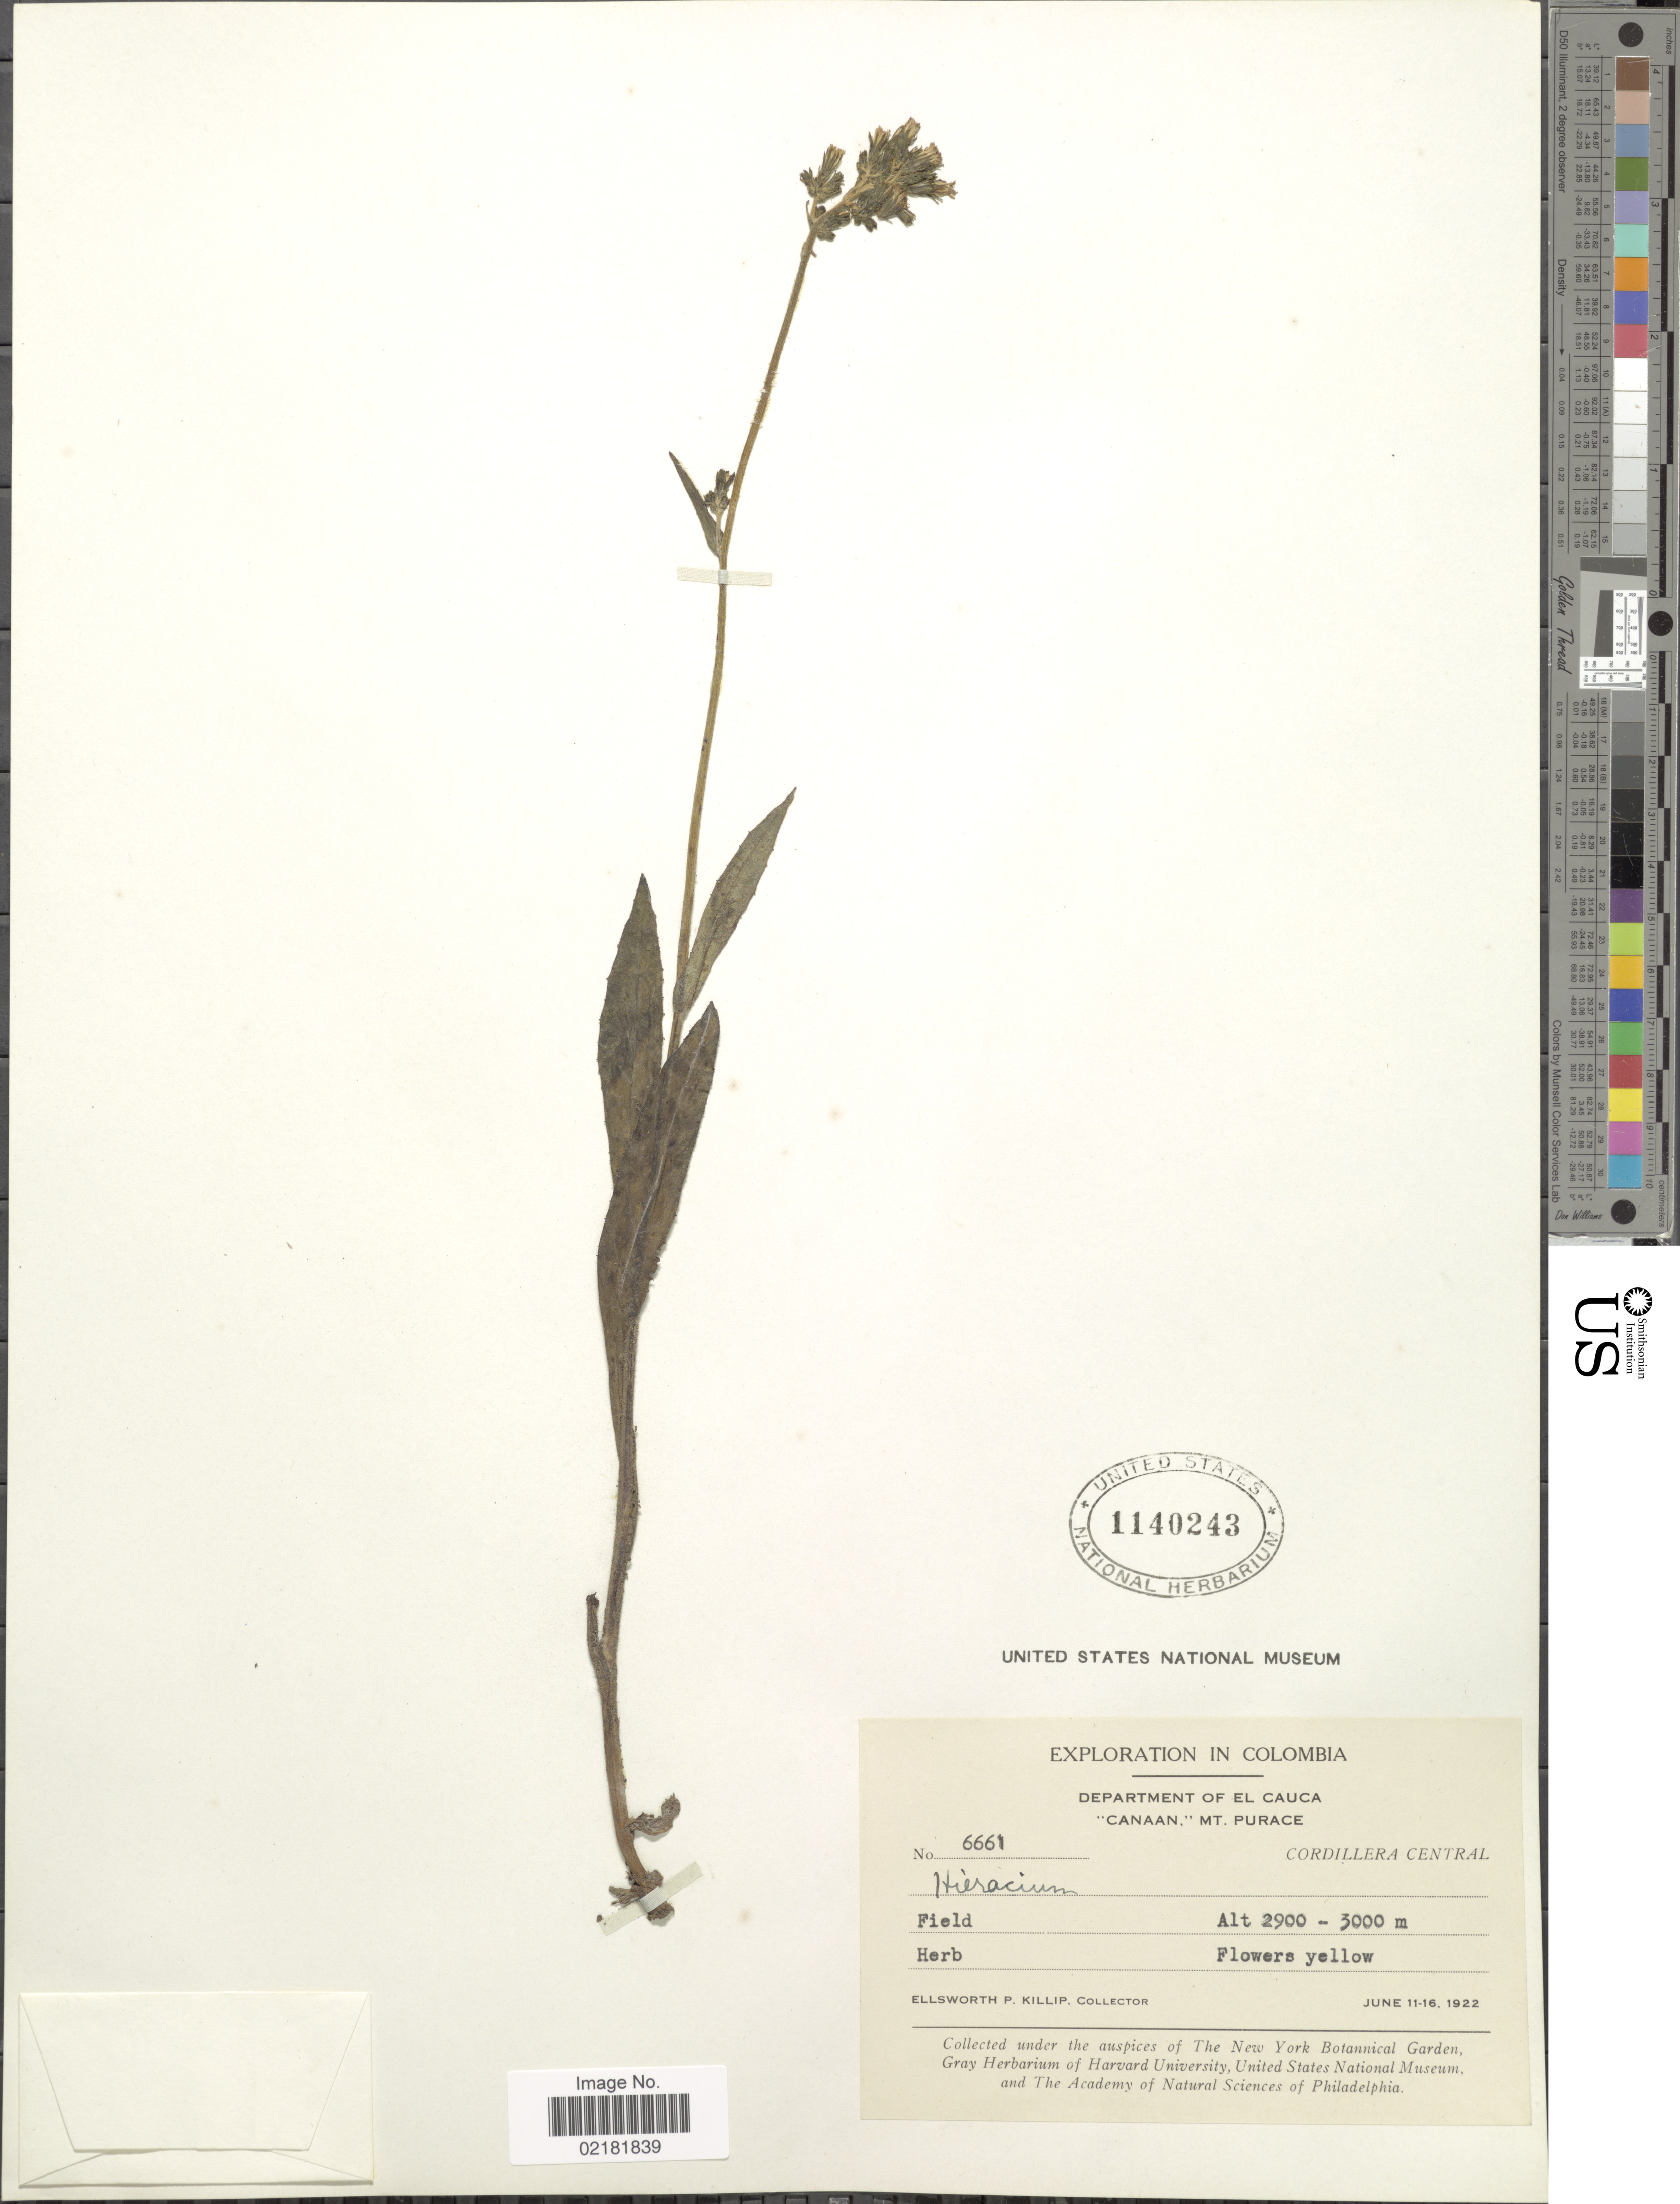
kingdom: Plantae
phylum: Tracheophyta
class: Magnoliopsida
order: Asterales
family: Asteraceae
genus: Hieracium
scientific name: Hieracium repandulare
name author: Druce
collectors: E. P. Killip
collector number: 6661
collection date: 1922-06-11/1922-06-16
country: Colombia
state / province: Cauca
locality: Canaan,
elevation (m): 2900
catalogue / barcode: US 1140243